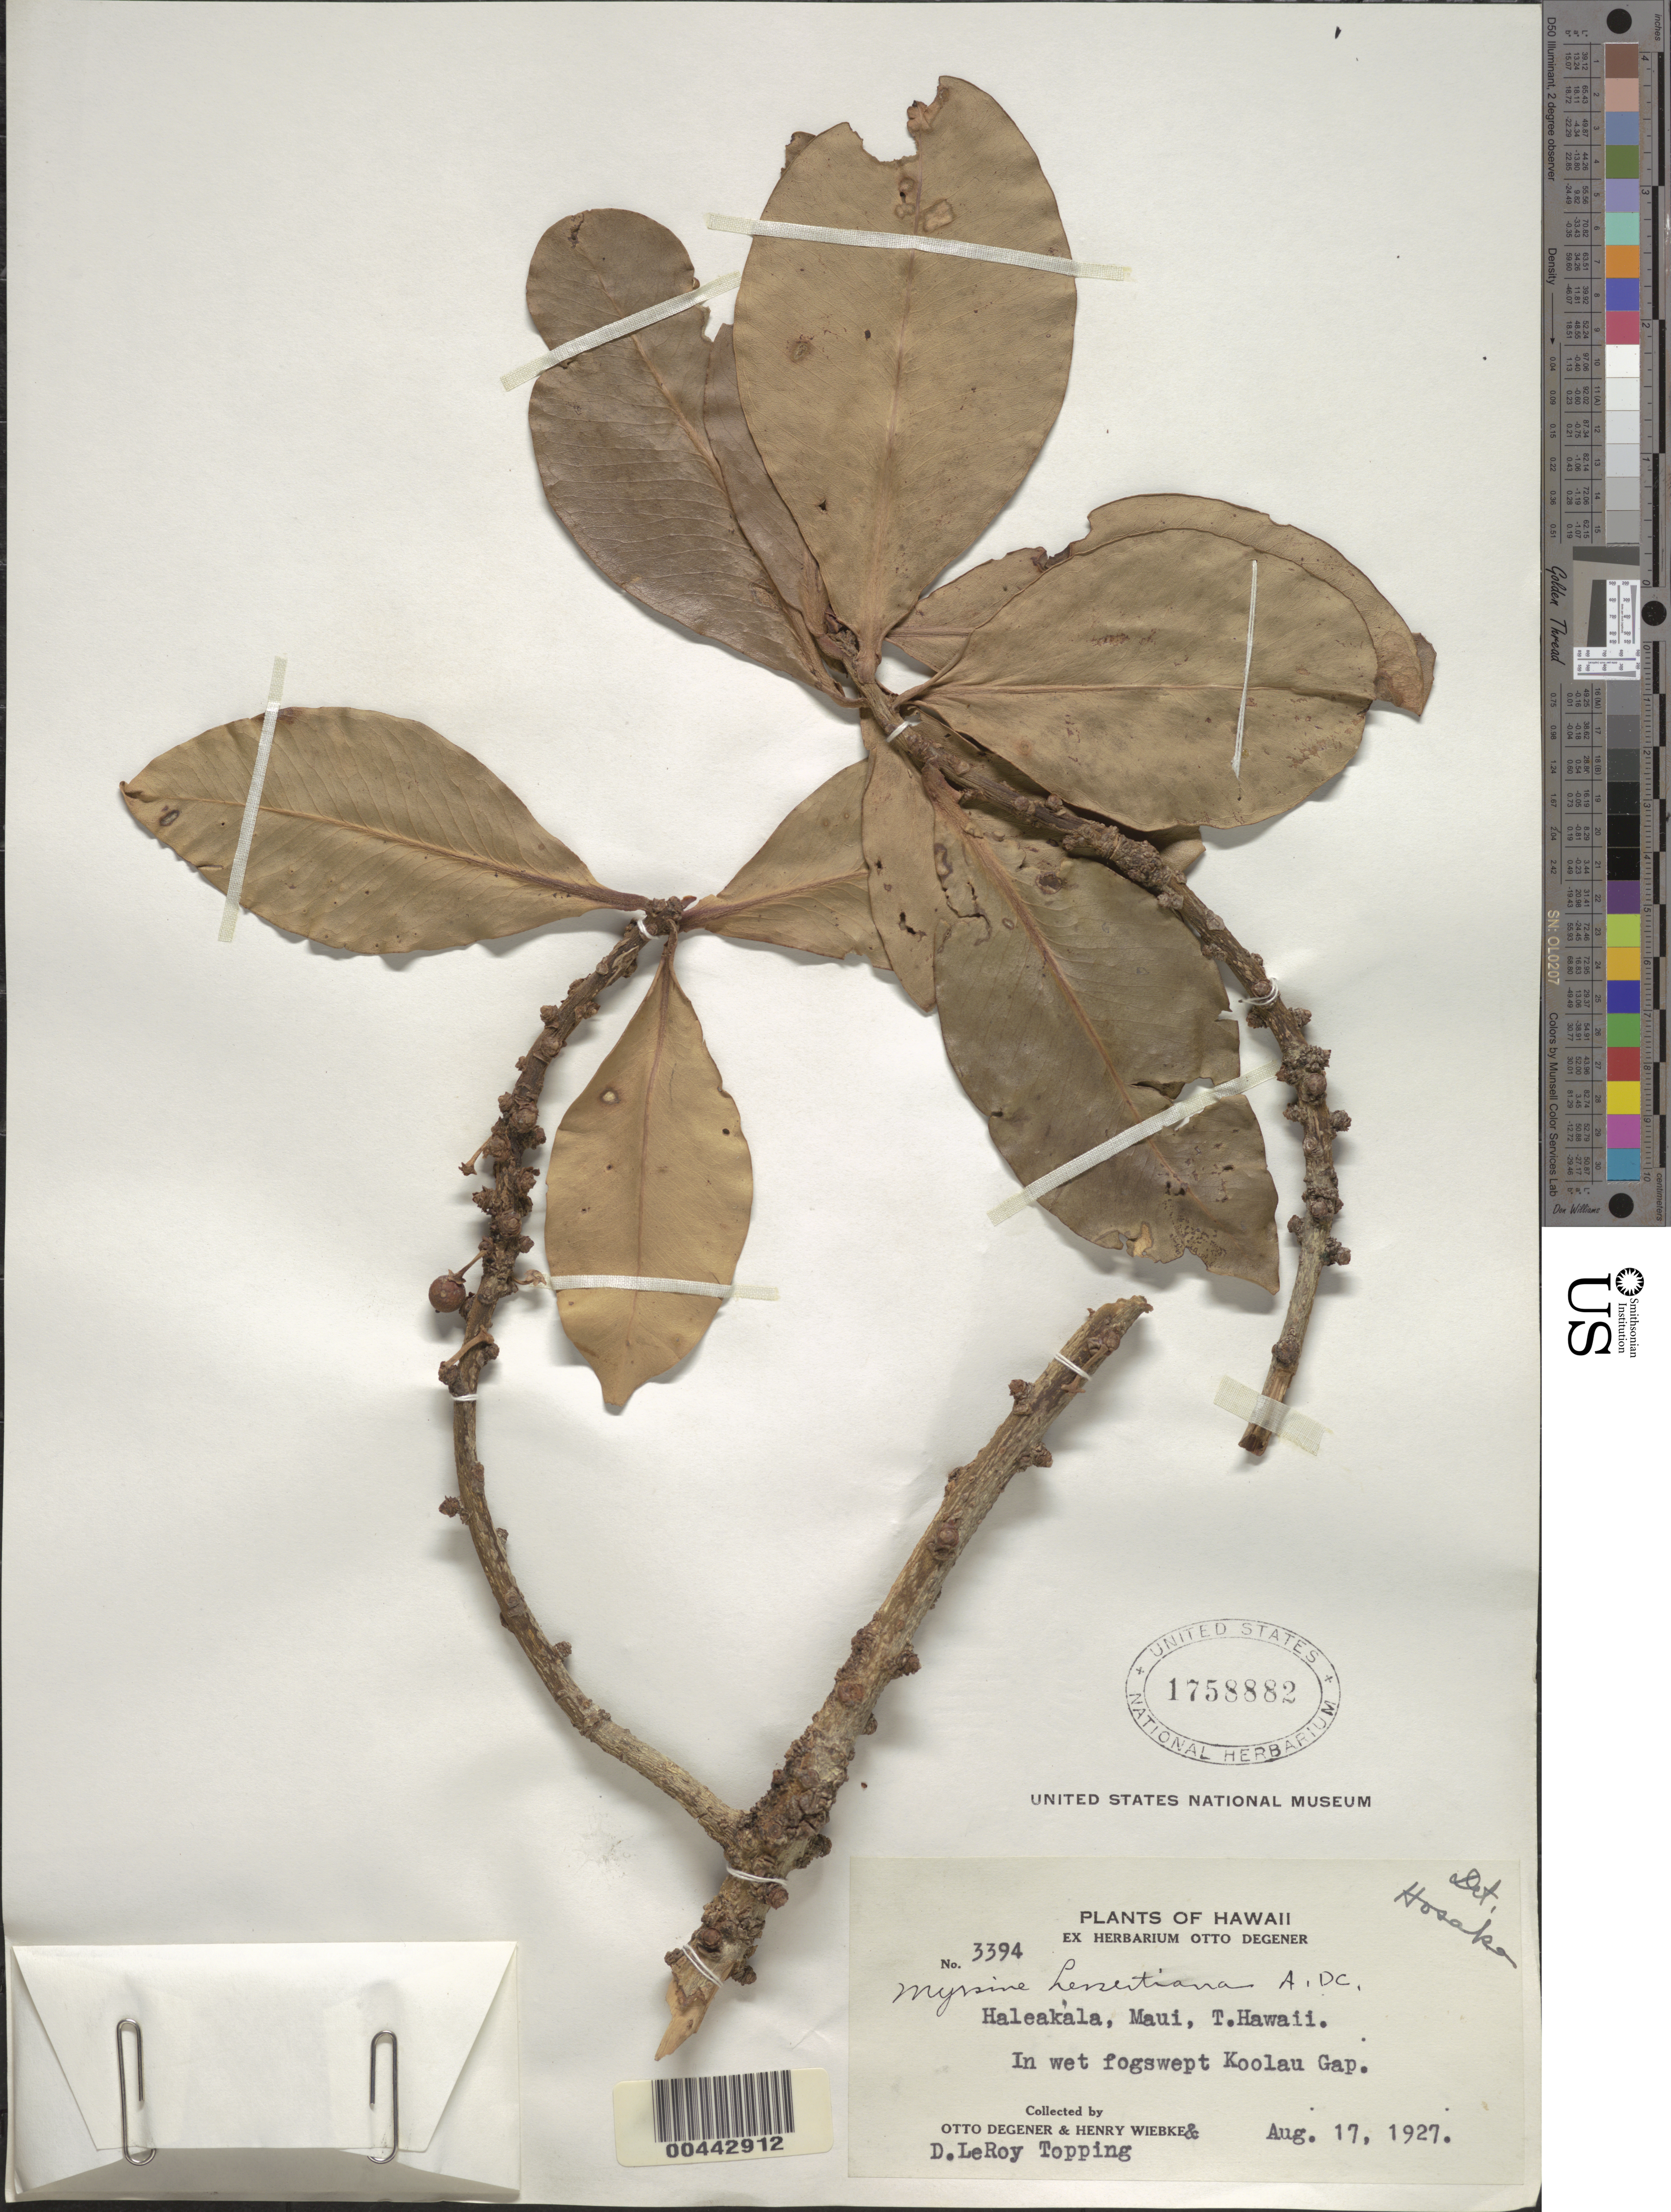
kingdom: Plantae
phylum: Tracheophyta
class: Magnoliopsida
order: Ericales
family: Primulaceae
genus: Myrsine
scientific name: Myrsine lessertiana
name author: A. DC.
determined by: Hosaka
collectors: O. Degener, H. Wiebke & D. L. Topping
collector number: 3394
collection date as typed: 17 Aug 1927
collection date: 1927-08-17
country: United States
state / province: Hawaii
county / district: Maui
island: Maui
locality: Haleakala, in Koolau Gap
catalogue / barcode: US 1758882